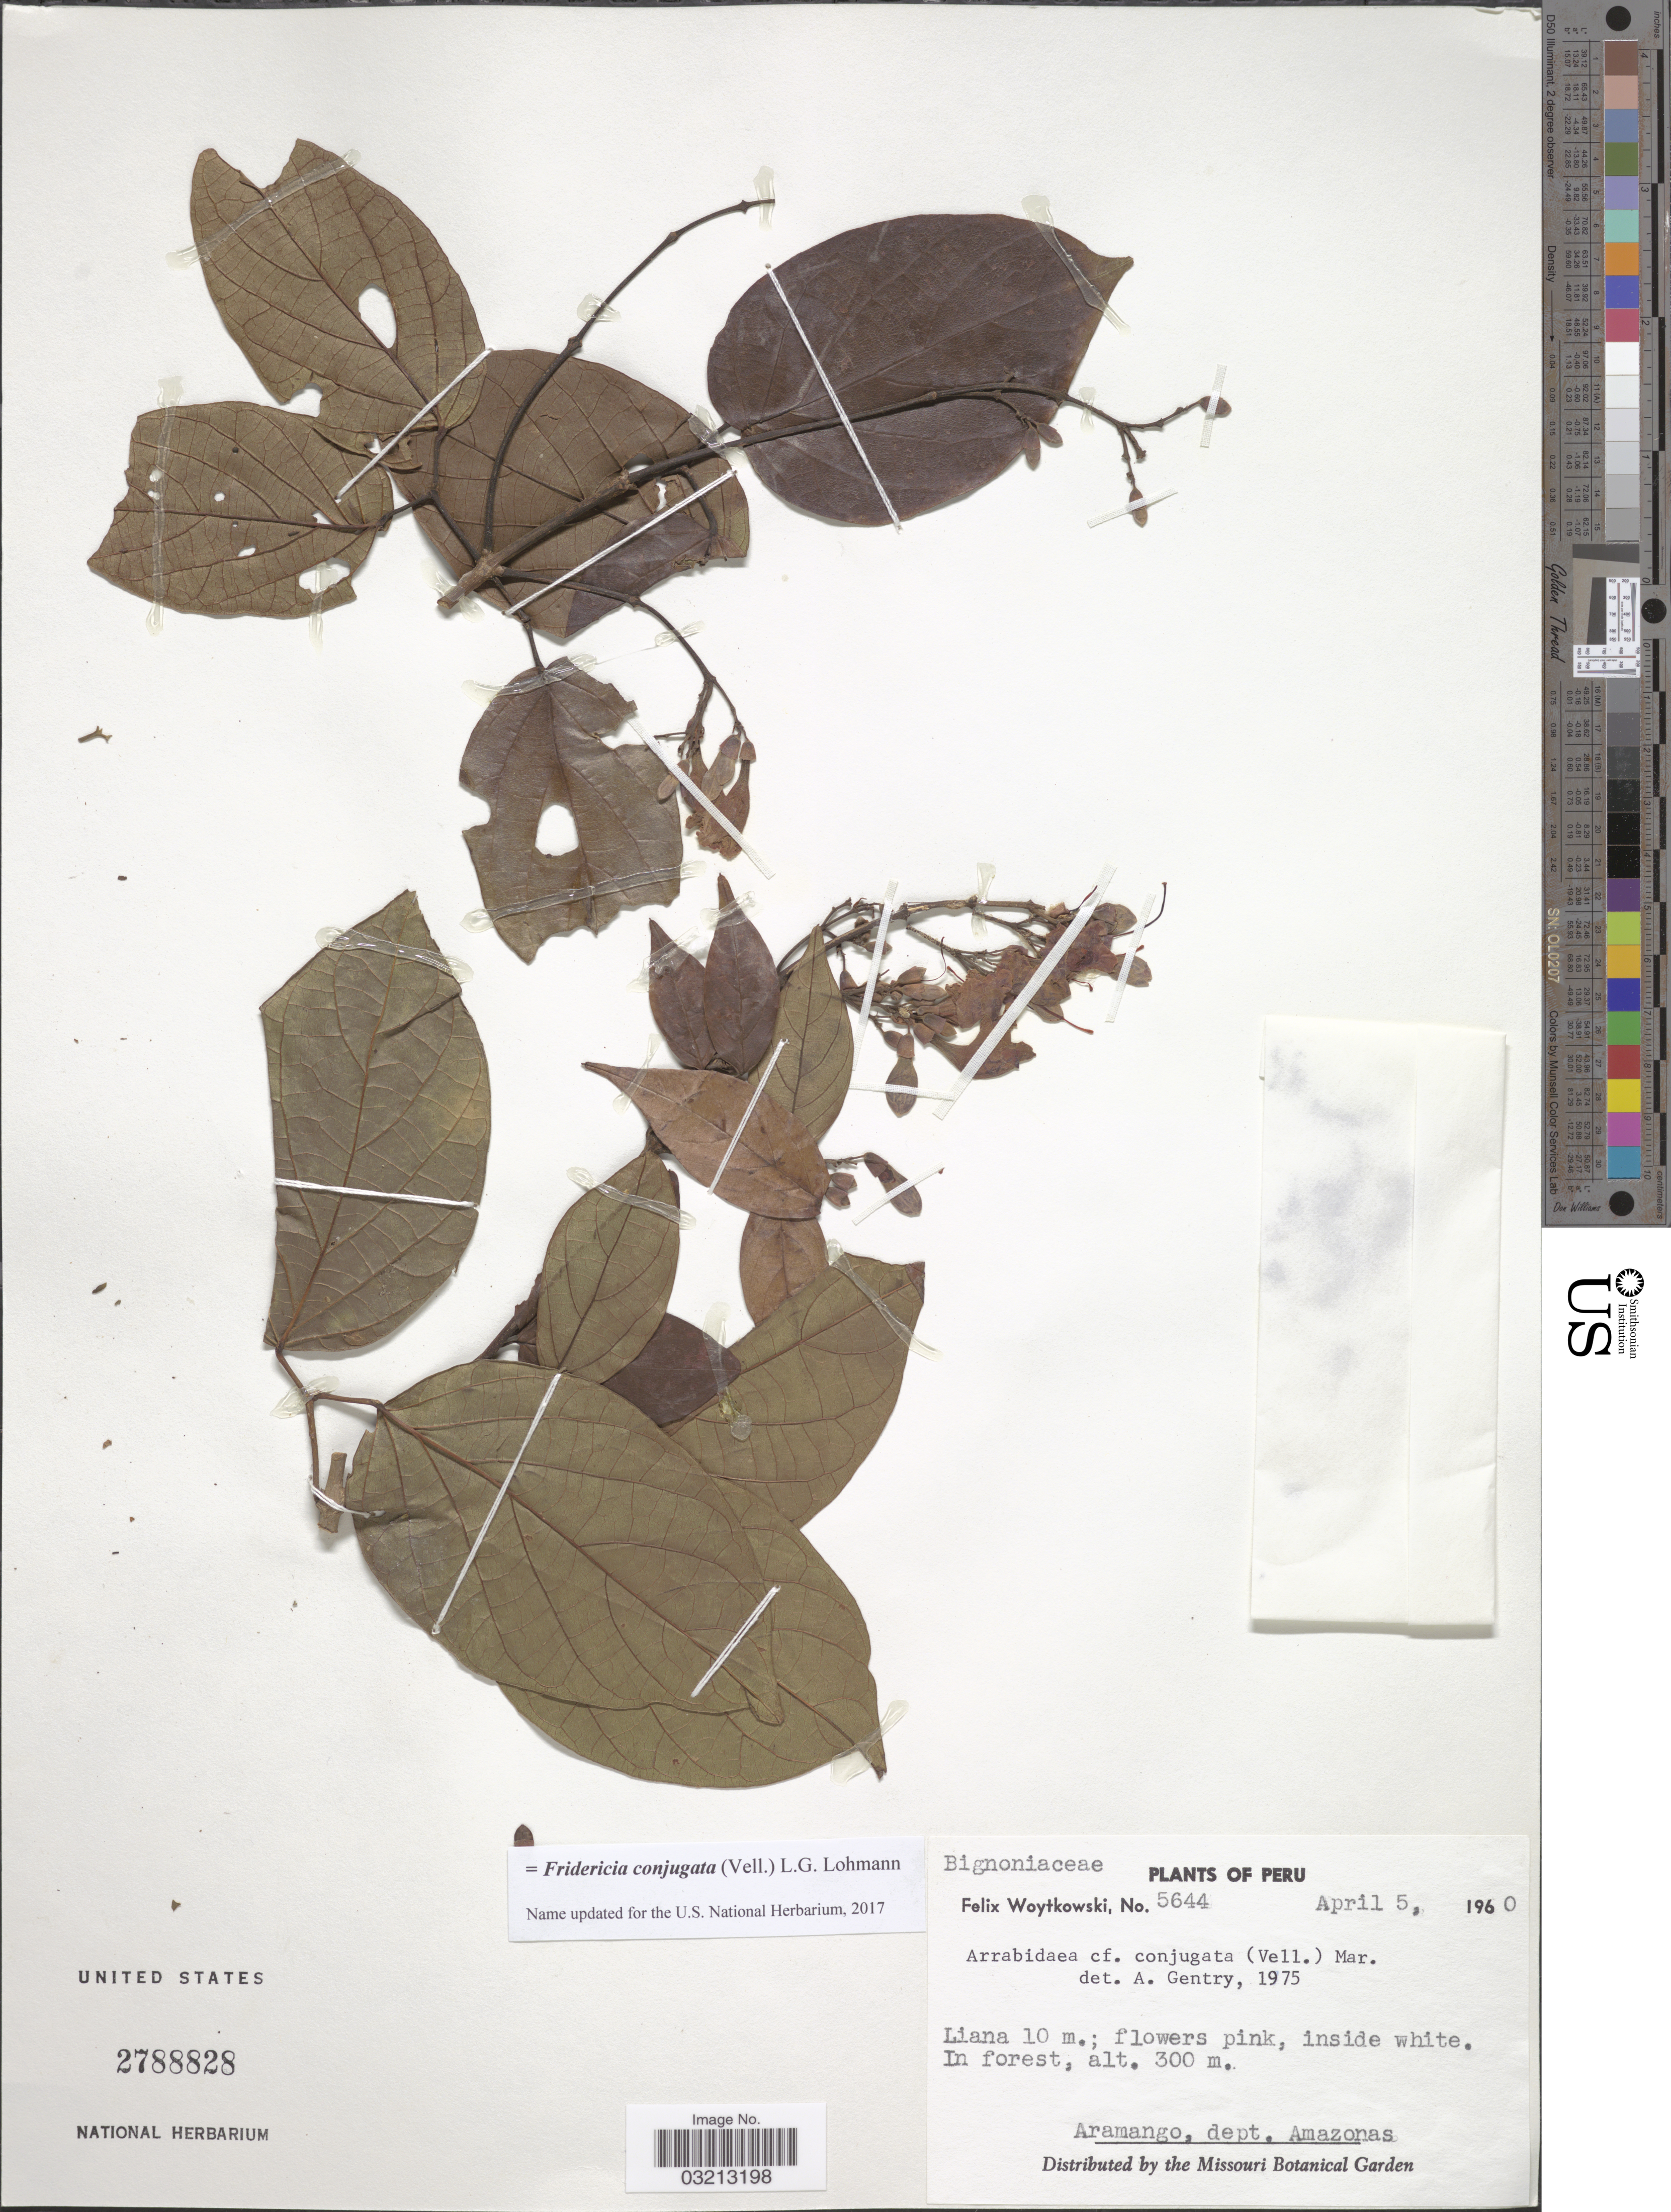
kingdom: Plantae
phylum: Tracheophyta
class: Magnoliopsida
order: Lamiales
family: Bignoniaceae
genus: Fridericia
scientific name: Fridericia conjugata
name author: (Vell.) L.G. Lohmann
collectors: F. Woytkowski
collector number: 5644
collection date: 1960-04-05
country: Peru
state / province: Amazonas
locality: Aramango, dept. Amazonas.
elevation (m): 300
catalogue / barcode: US 2788828